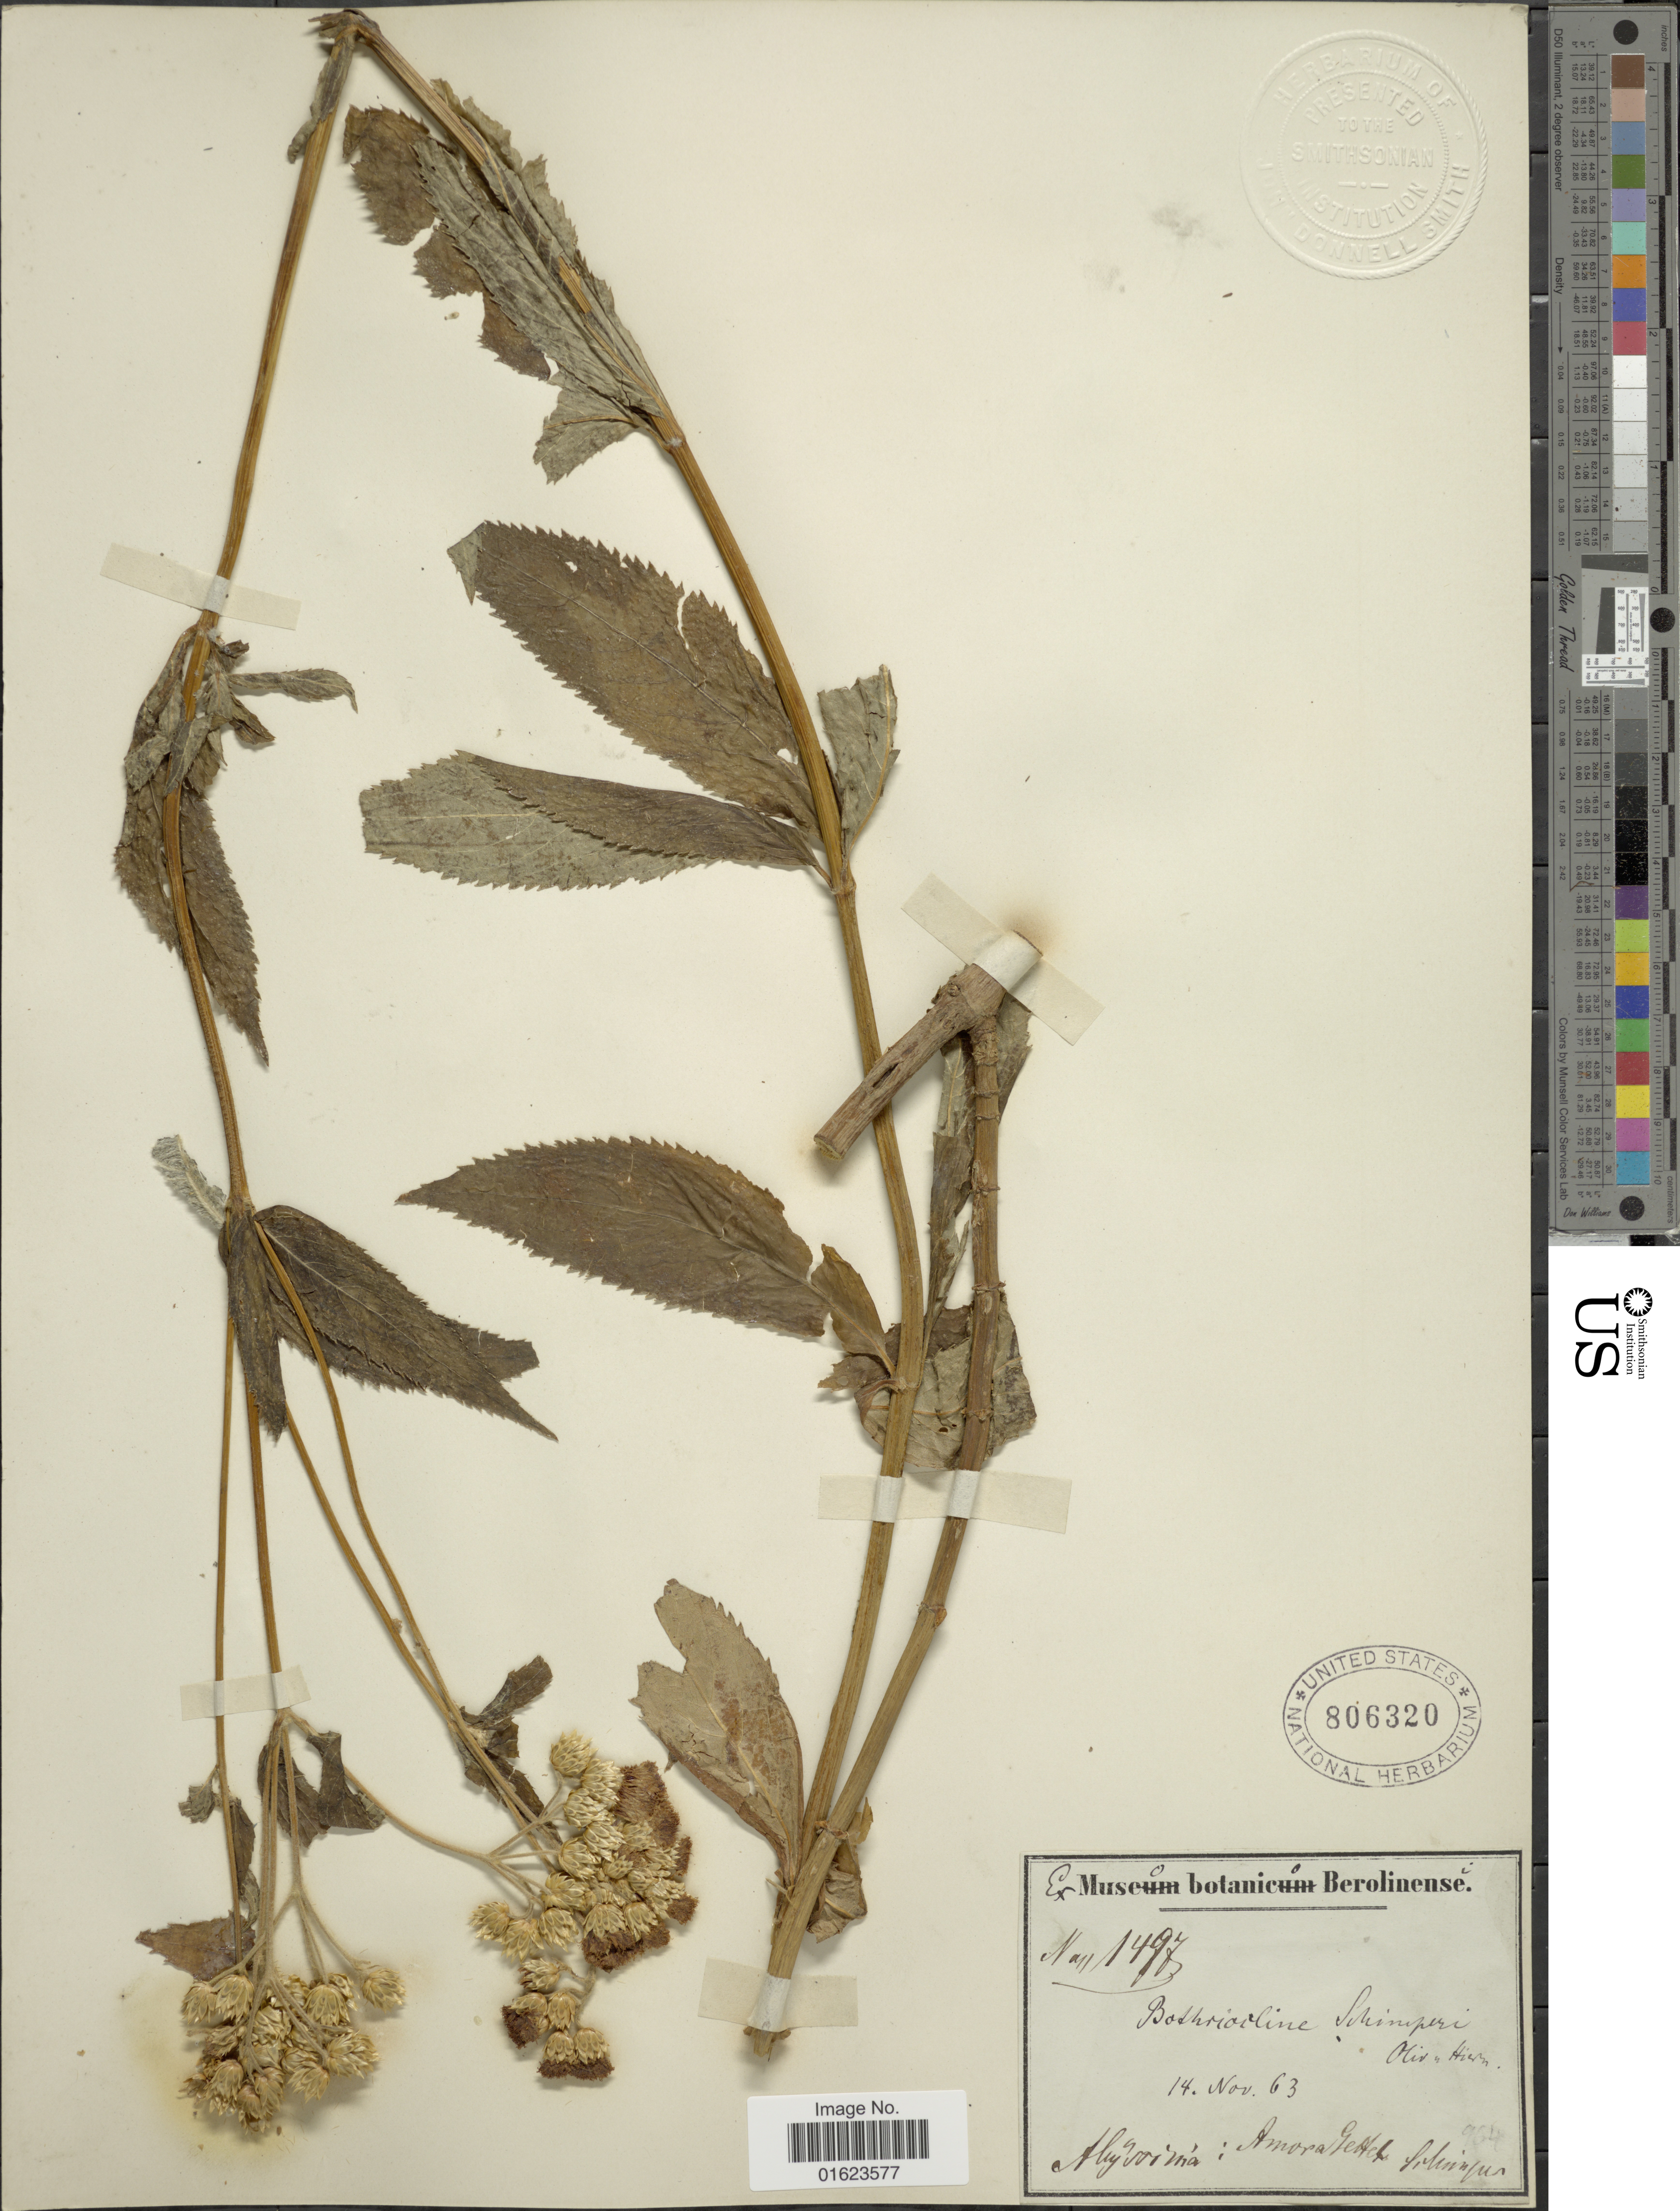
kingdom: Plantae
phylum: Tracheophyta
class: Magnoliopsida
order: Asterales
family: Asteraceae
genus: Bothriocline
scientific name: Bothriocline schimperi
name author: Oliv. & Hiern ex Benth.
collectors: -. Schimper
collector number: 1497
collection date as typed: Transcribed d/m/y: 14/11/63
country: Eritrea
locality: Abyssinia.: Amora Gette [illegible text] . [unsure placement]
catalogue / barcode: US 806320